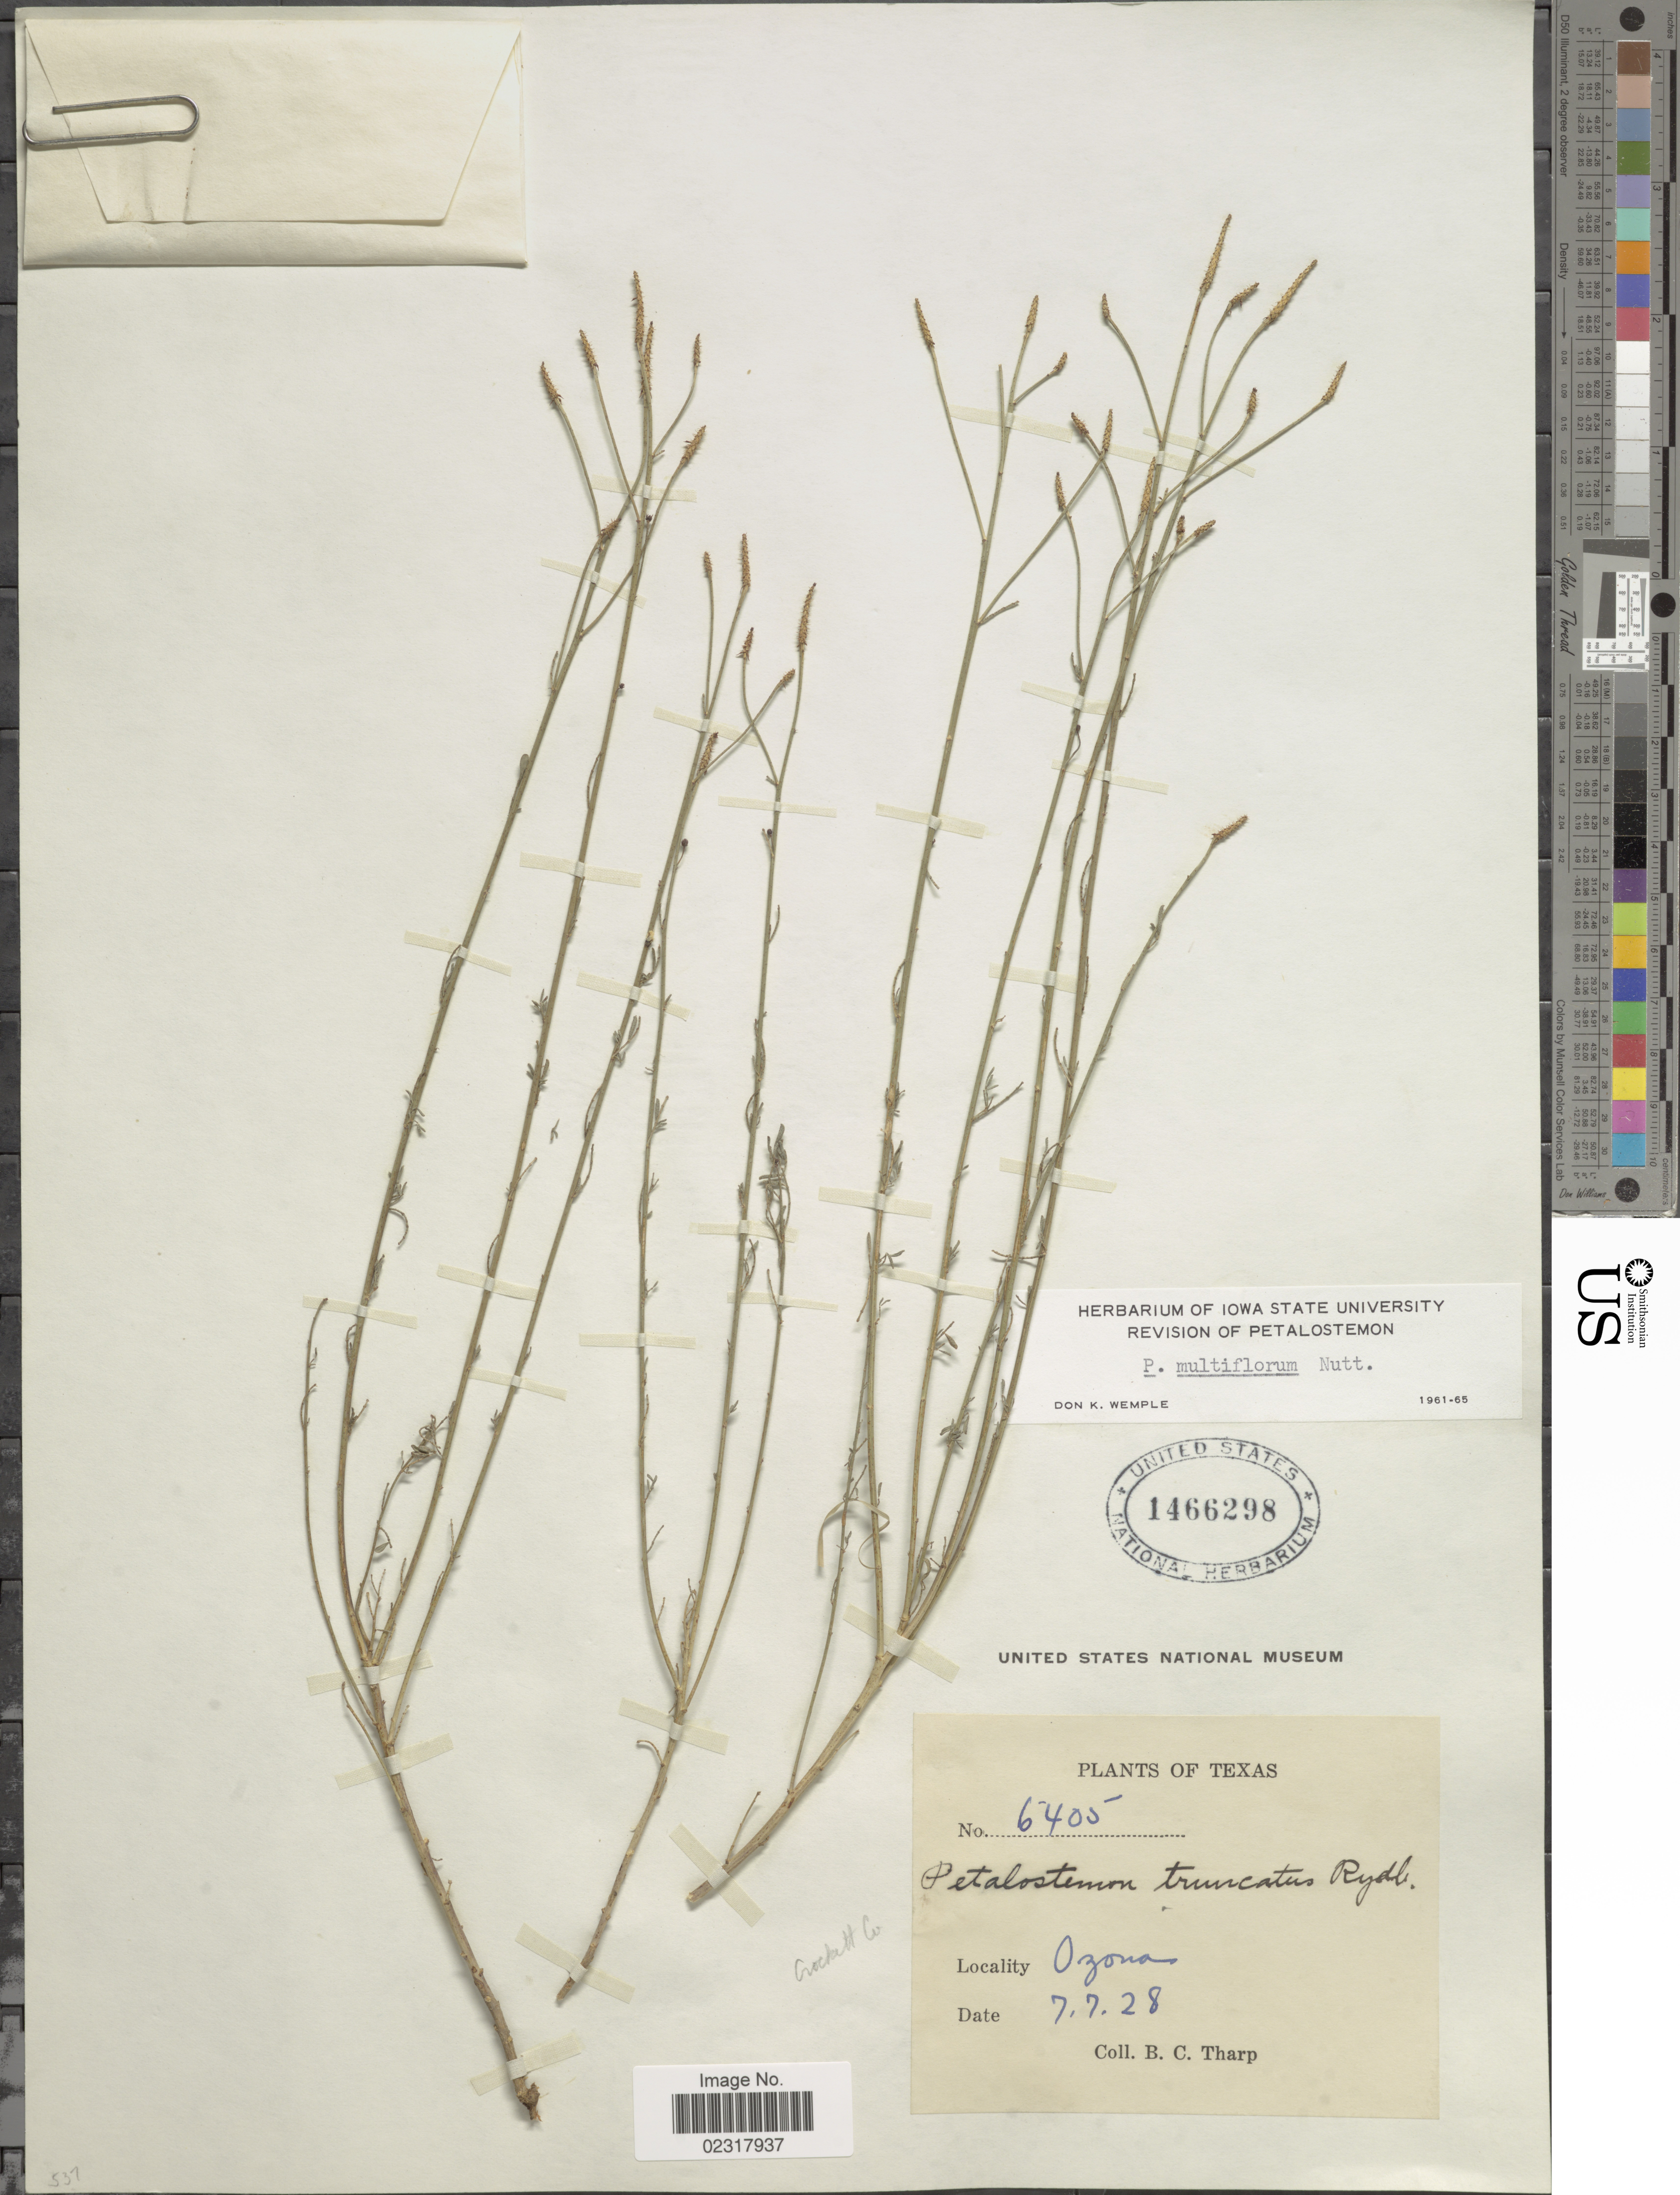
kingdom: Plantae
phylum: Tracheophyta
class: Magnoliopsida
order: Fabales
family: Fabaceae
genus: Dalea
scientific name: Dalea multiflora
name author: (Nutt.) Shinners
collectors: B. C. Tharp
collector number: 6405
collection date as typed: Transcribed d/m/y: 7/7/28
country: United States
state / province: Texas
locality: Ozona. Crockett Co.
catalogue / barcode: US 1466298